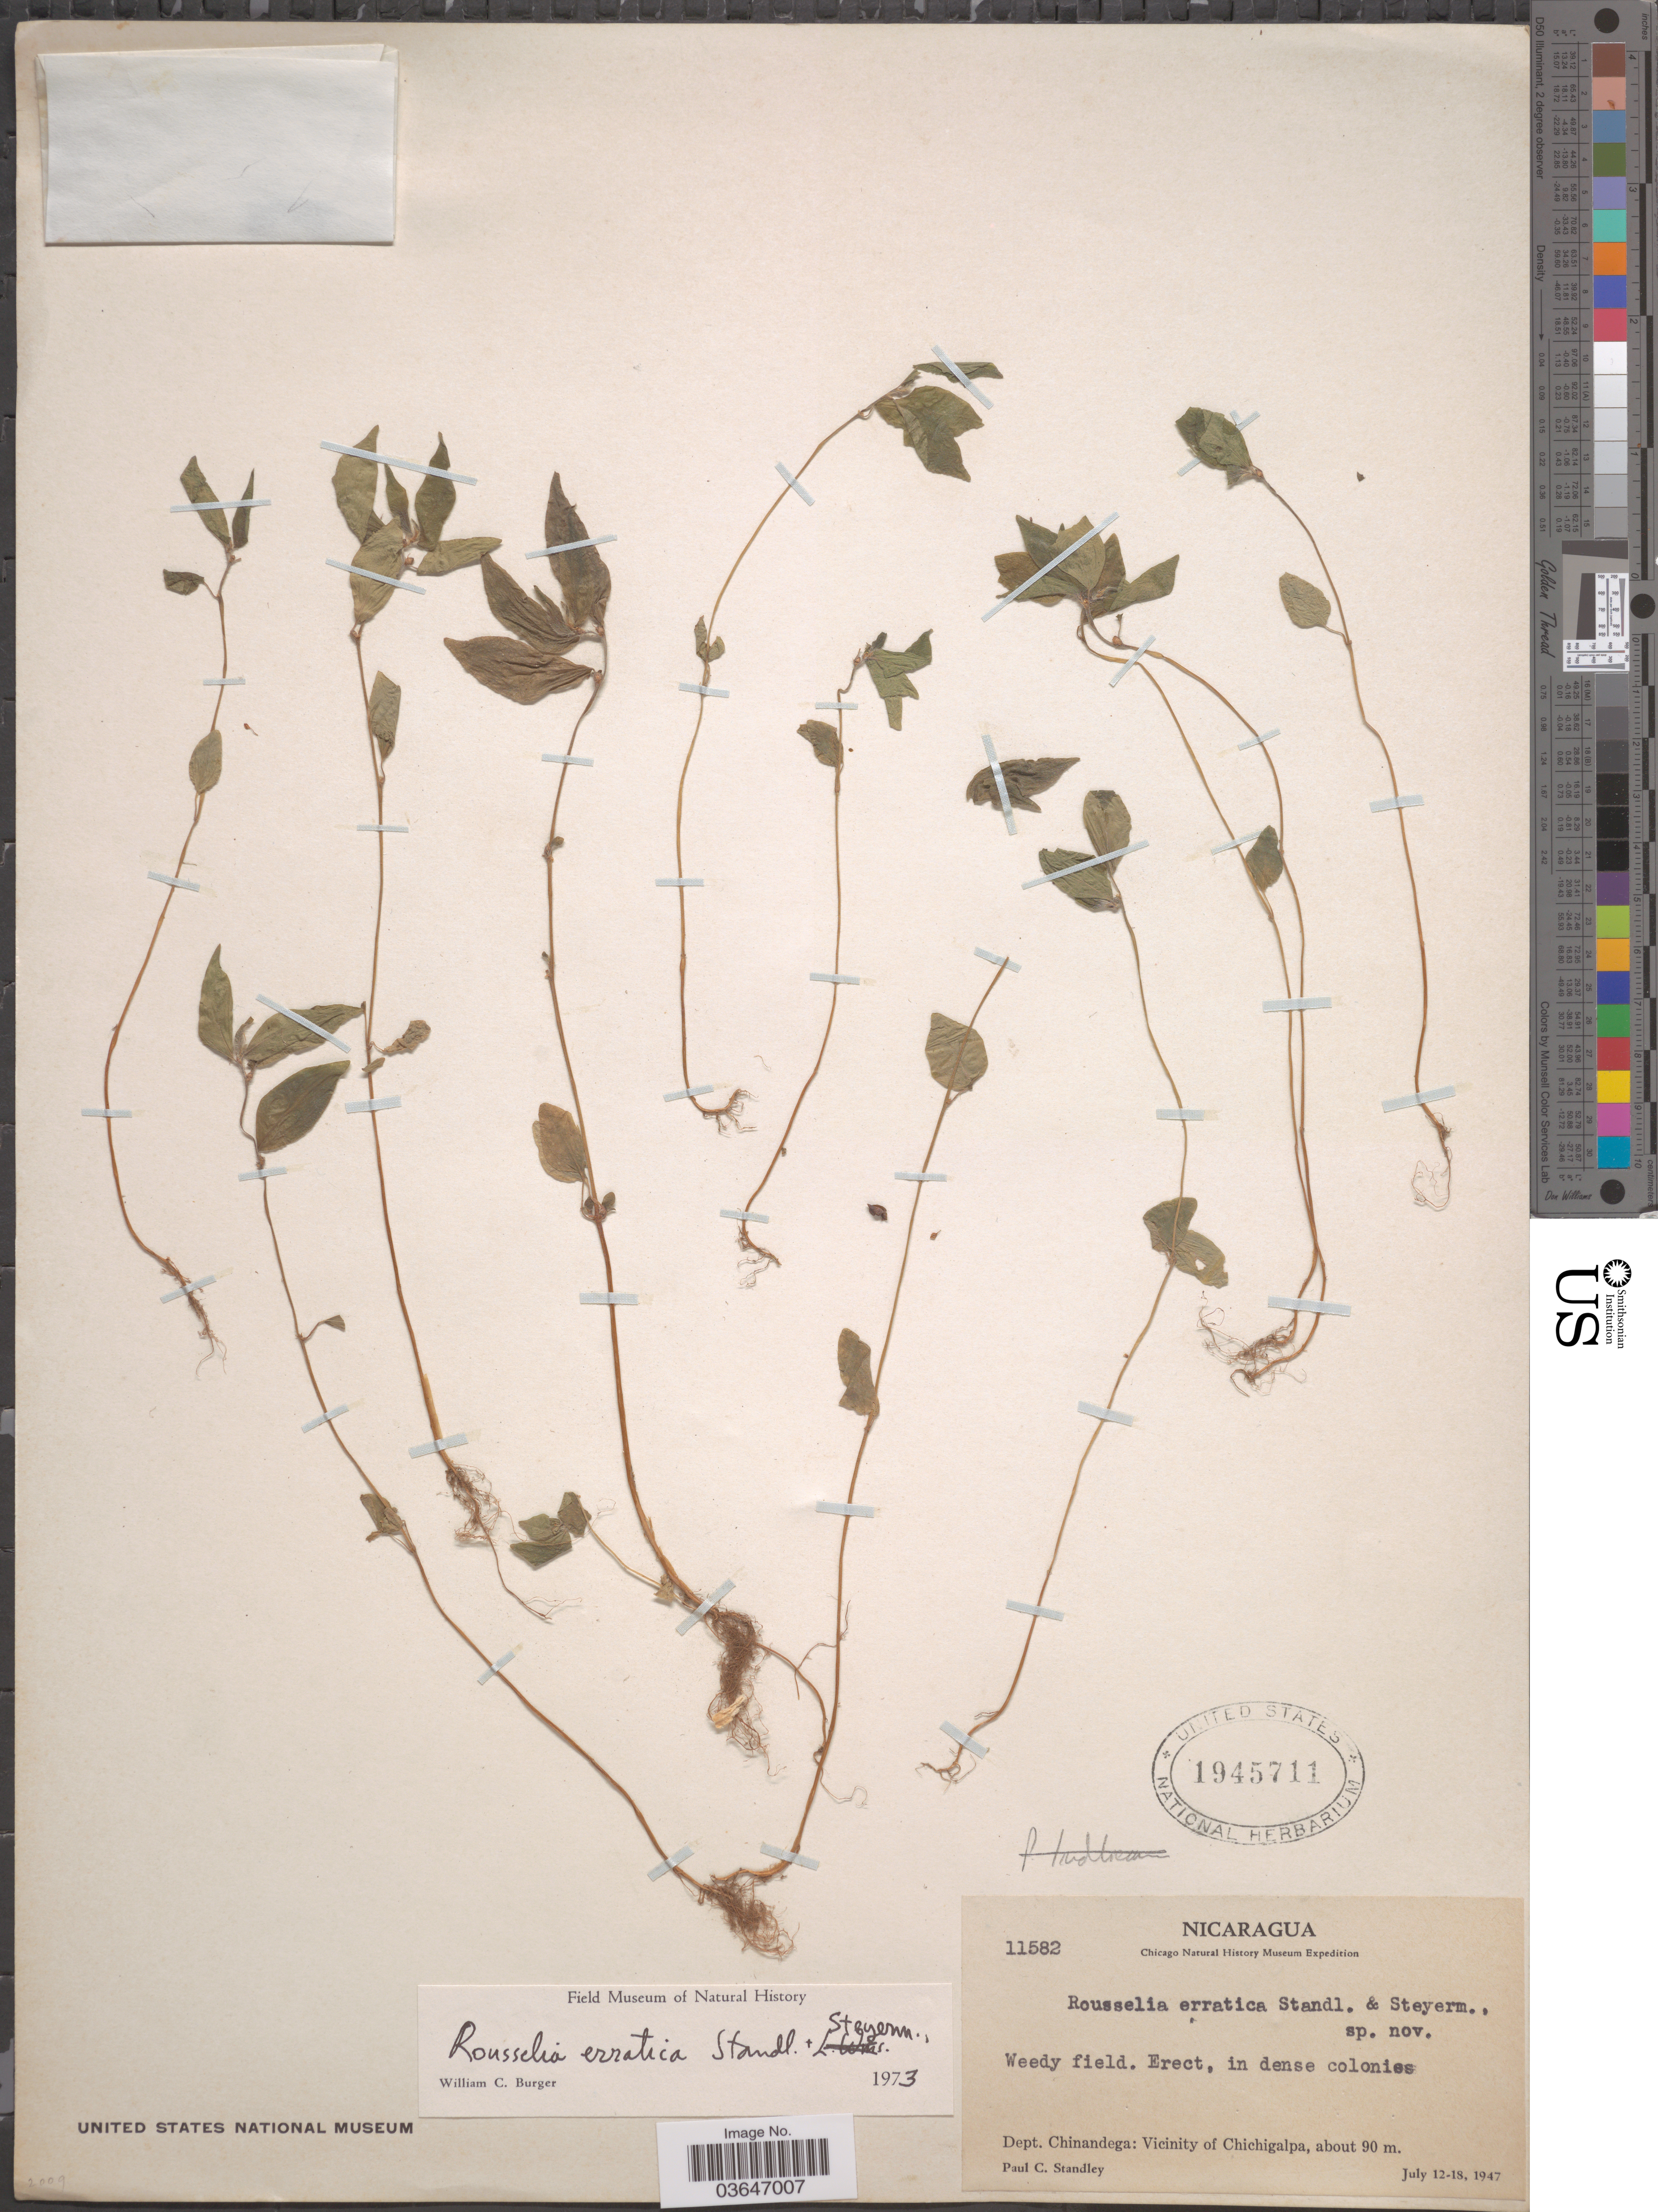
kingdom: Plantae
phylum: Tracheophyta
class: Magnoliopsida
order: Rosales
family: Urticaceae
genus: Rousselia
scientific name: Rousselia erratica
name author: Standl. & Steyerm.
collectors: P. C. Standley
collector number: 11582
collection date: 1947-07-12/1947-07-18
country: Nicaragua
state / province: Chinandega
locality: Dept. Chinandega: Vicinity of Chichigalpa.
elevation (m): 90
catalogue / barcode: US 1945711